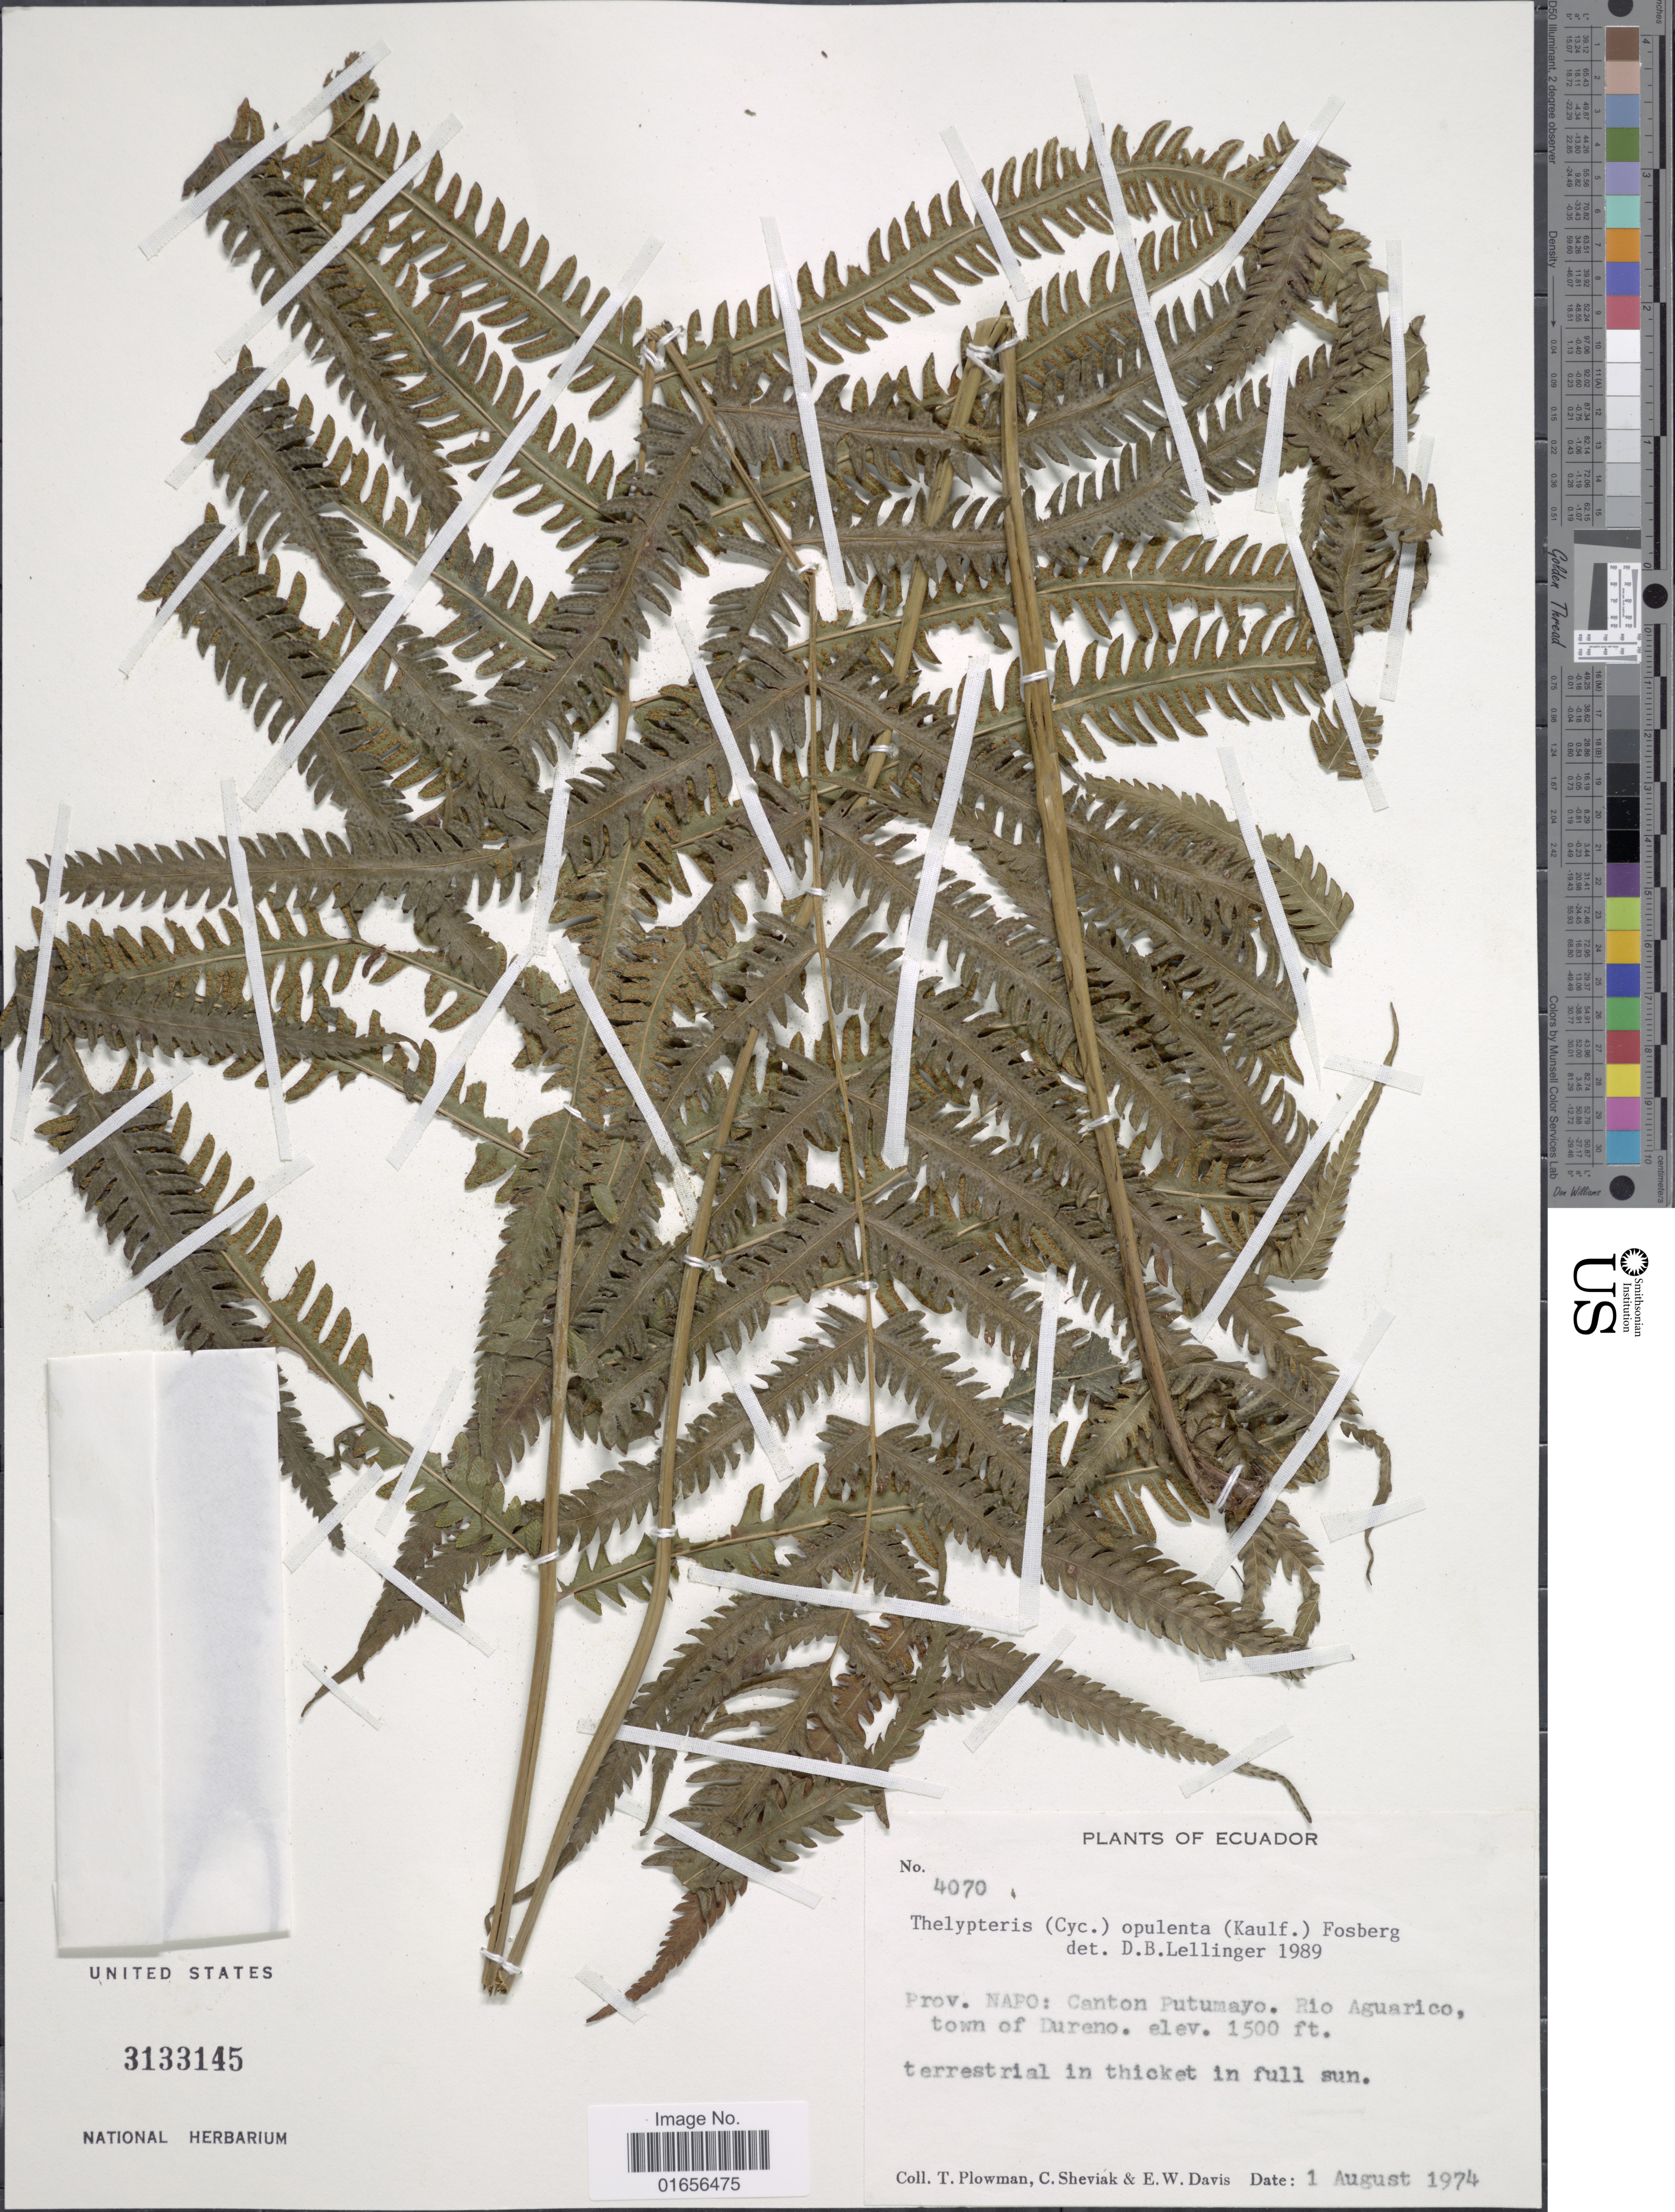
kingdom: Plantae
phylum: Tracheophyta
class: Polypodiopsida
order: Polypodiales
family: Thelypteridaceae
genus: Amphineuron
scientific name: Amphineuron opulentum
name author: (Kaulf.) Holttum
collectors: T. Plowman, C. J. Sheviak & E. W. Davis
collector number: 4070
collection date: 1974-08-01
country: Ecuador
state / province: Napo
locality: Ecuador, Prov. Napo: Canton Putumayo. Rio Aguarico, town of Dureno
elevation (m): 457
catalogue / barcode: US 3133145